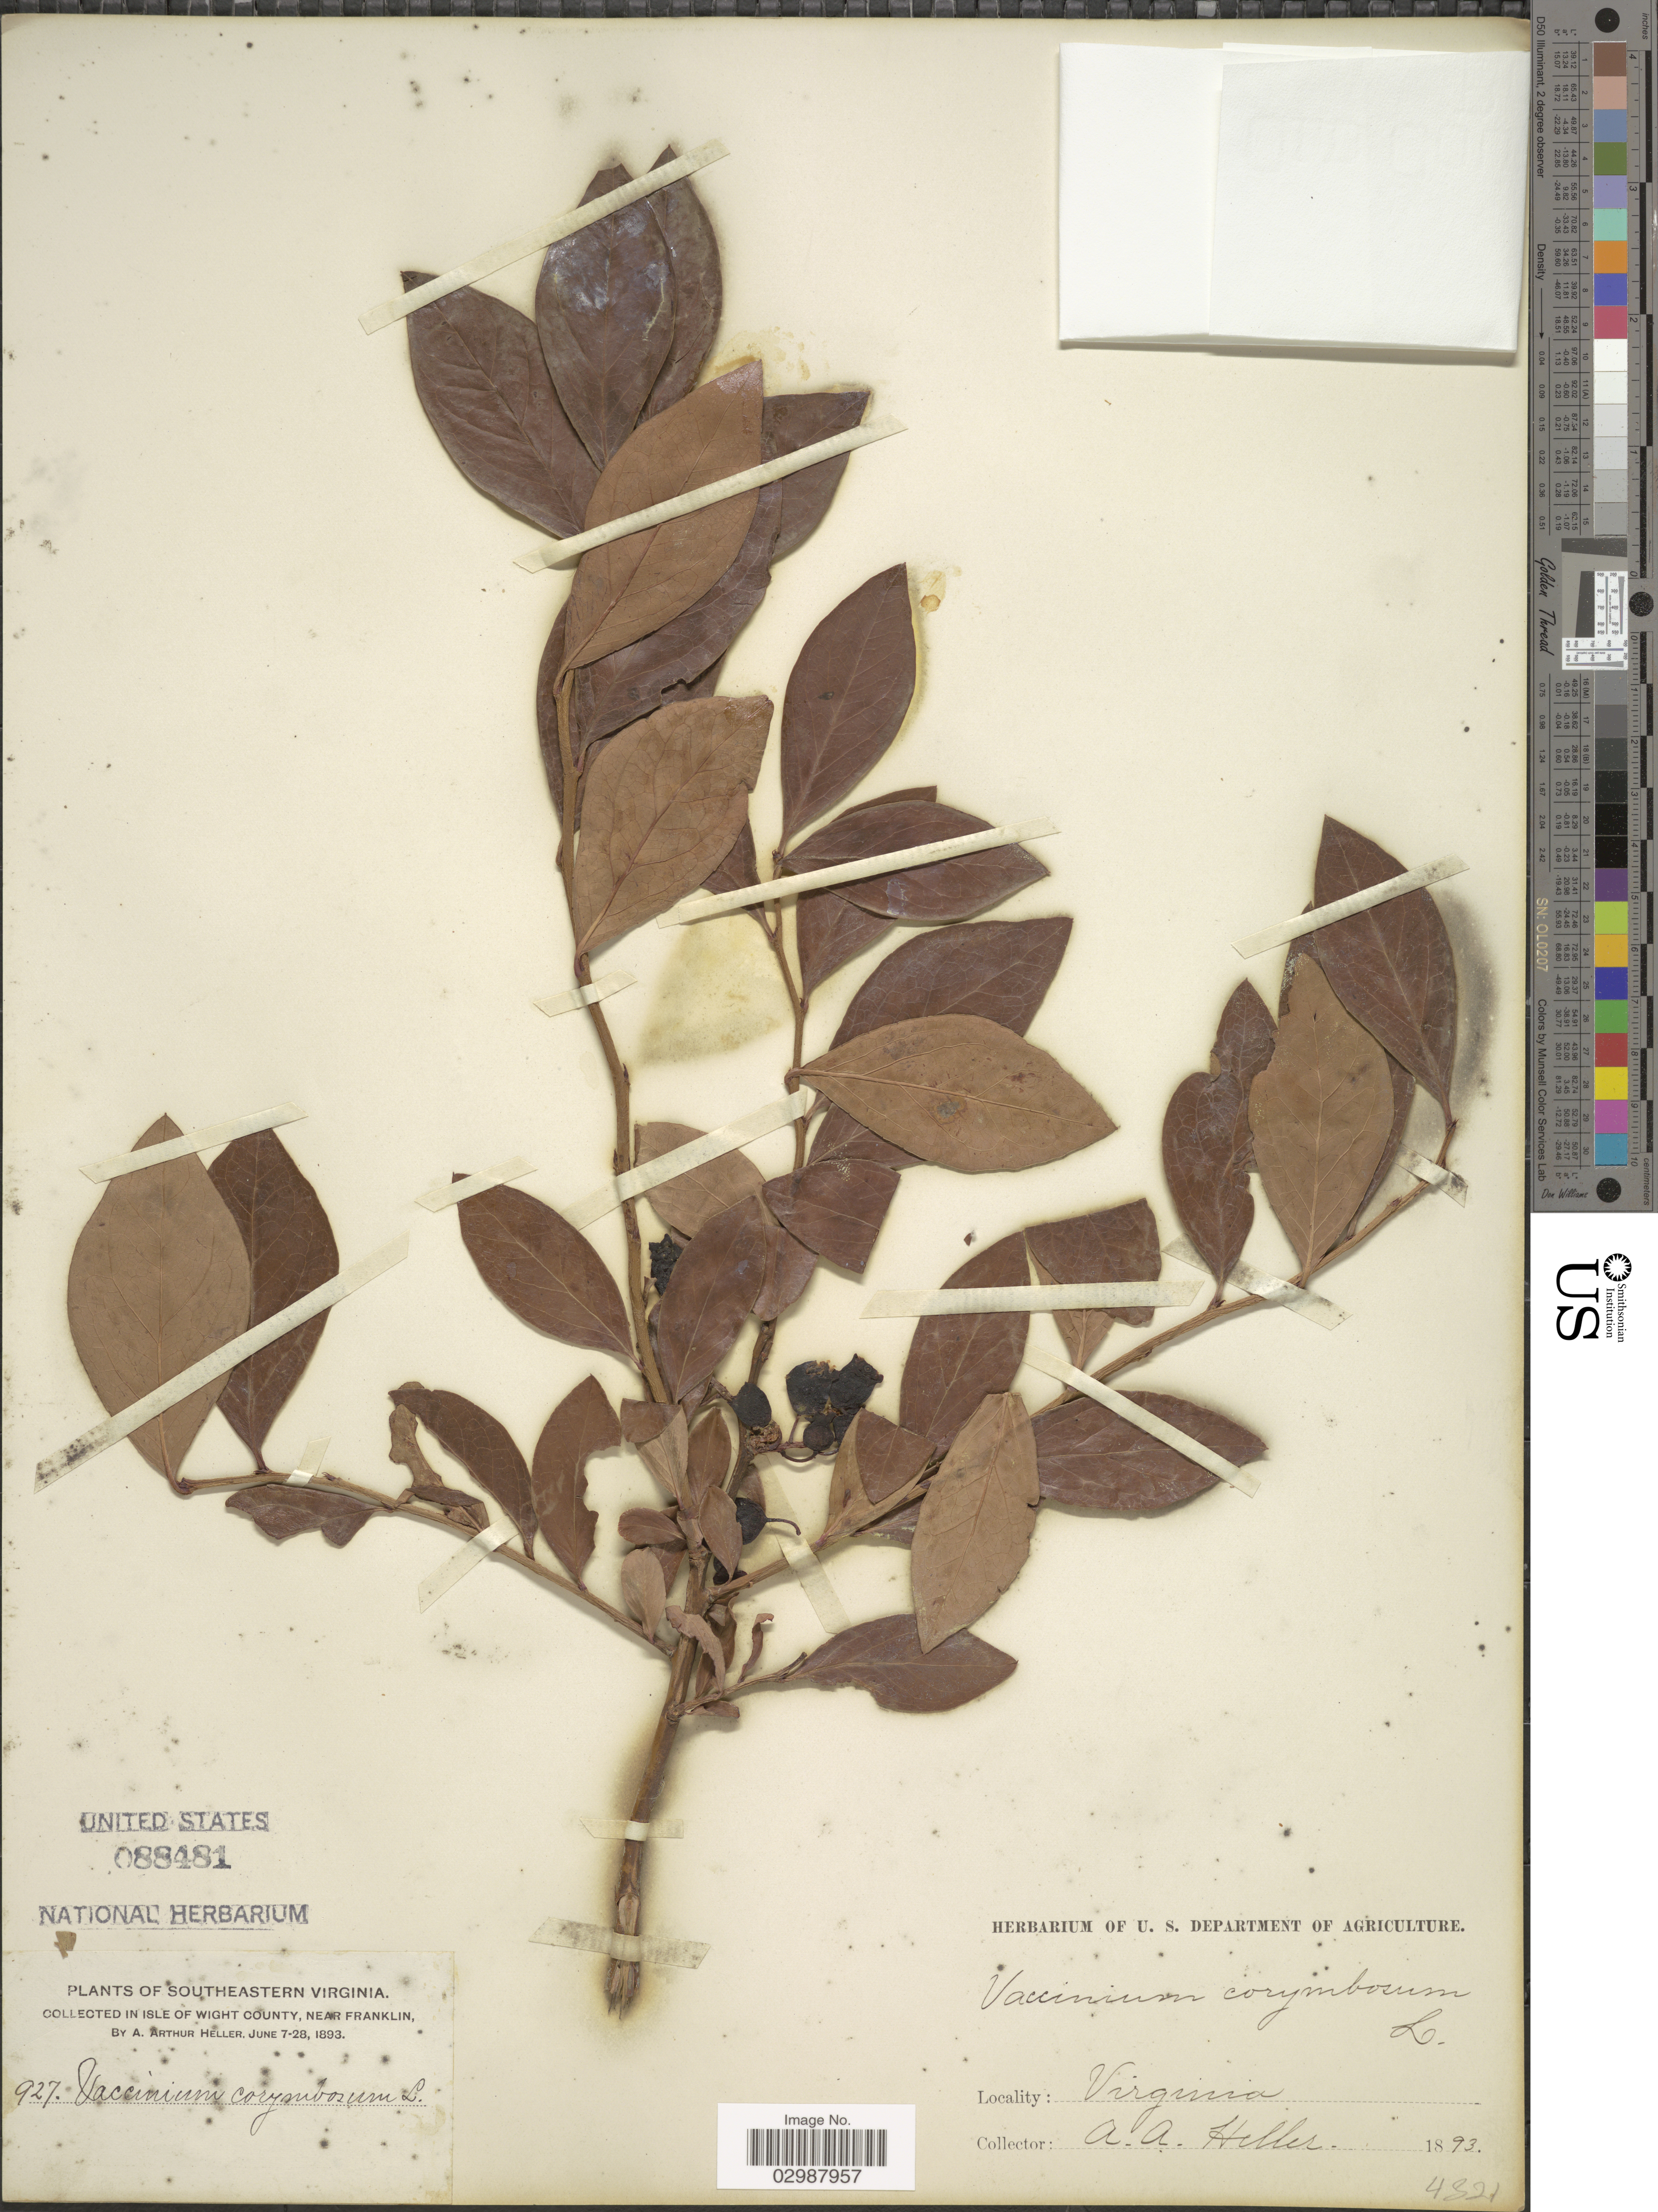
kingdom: Plantae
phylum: Tracheophyta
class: Magnoliopsida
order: Ericales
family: Ericaceae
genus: Vaccinium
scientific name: Vaccinium corymbosum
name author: L.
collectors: A. A. Heller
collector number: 927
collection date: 1893-06-07/1893-06-28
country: United States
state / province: Virginia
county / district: Isle of Wight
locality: Southeastern Virginia. In Isle of Wight County, near Franklin.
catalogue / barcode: US 88481